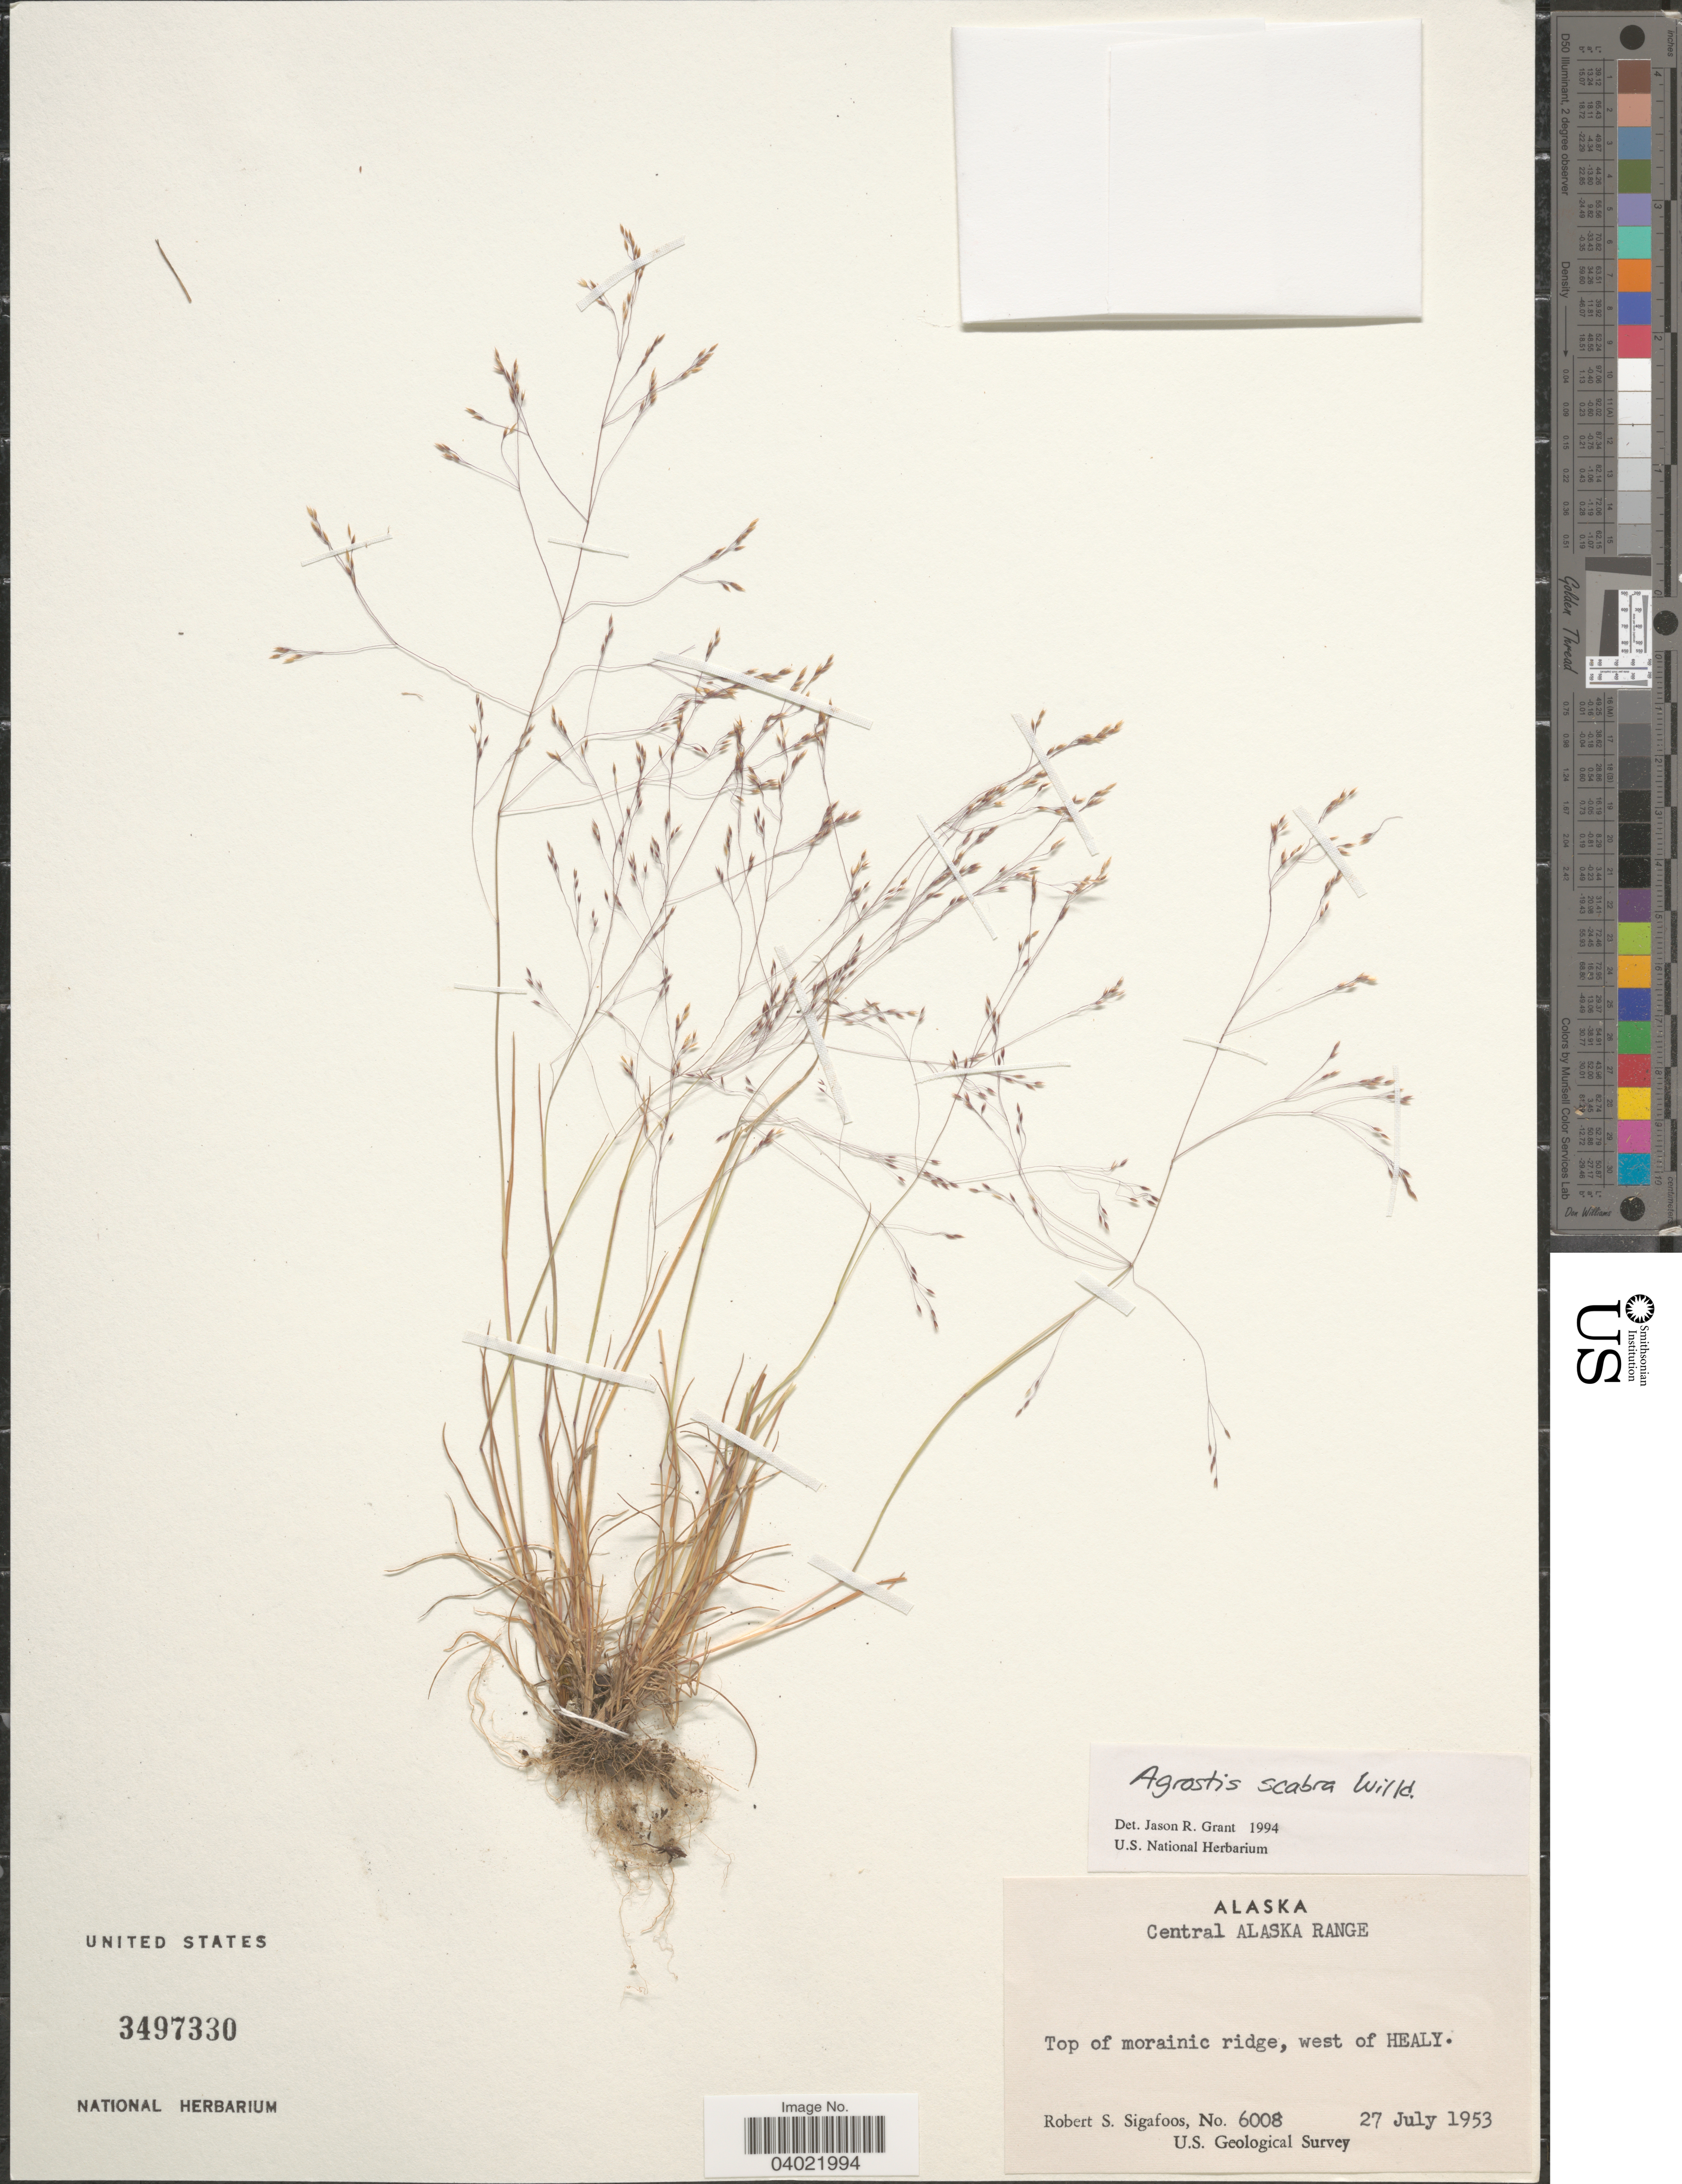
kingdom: Plantae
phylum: Tracheophyta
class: Liliopsida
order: Poales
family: Poaceae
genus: Agrostis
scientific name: Agrostis scabra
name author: Willd.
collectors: R. Sigafoos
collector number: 6008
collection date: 1953-07-27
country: United States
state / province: Alaska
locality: Central Alaska Range. Top of morainic ridge, west of Healy.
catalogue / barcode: US 3497330